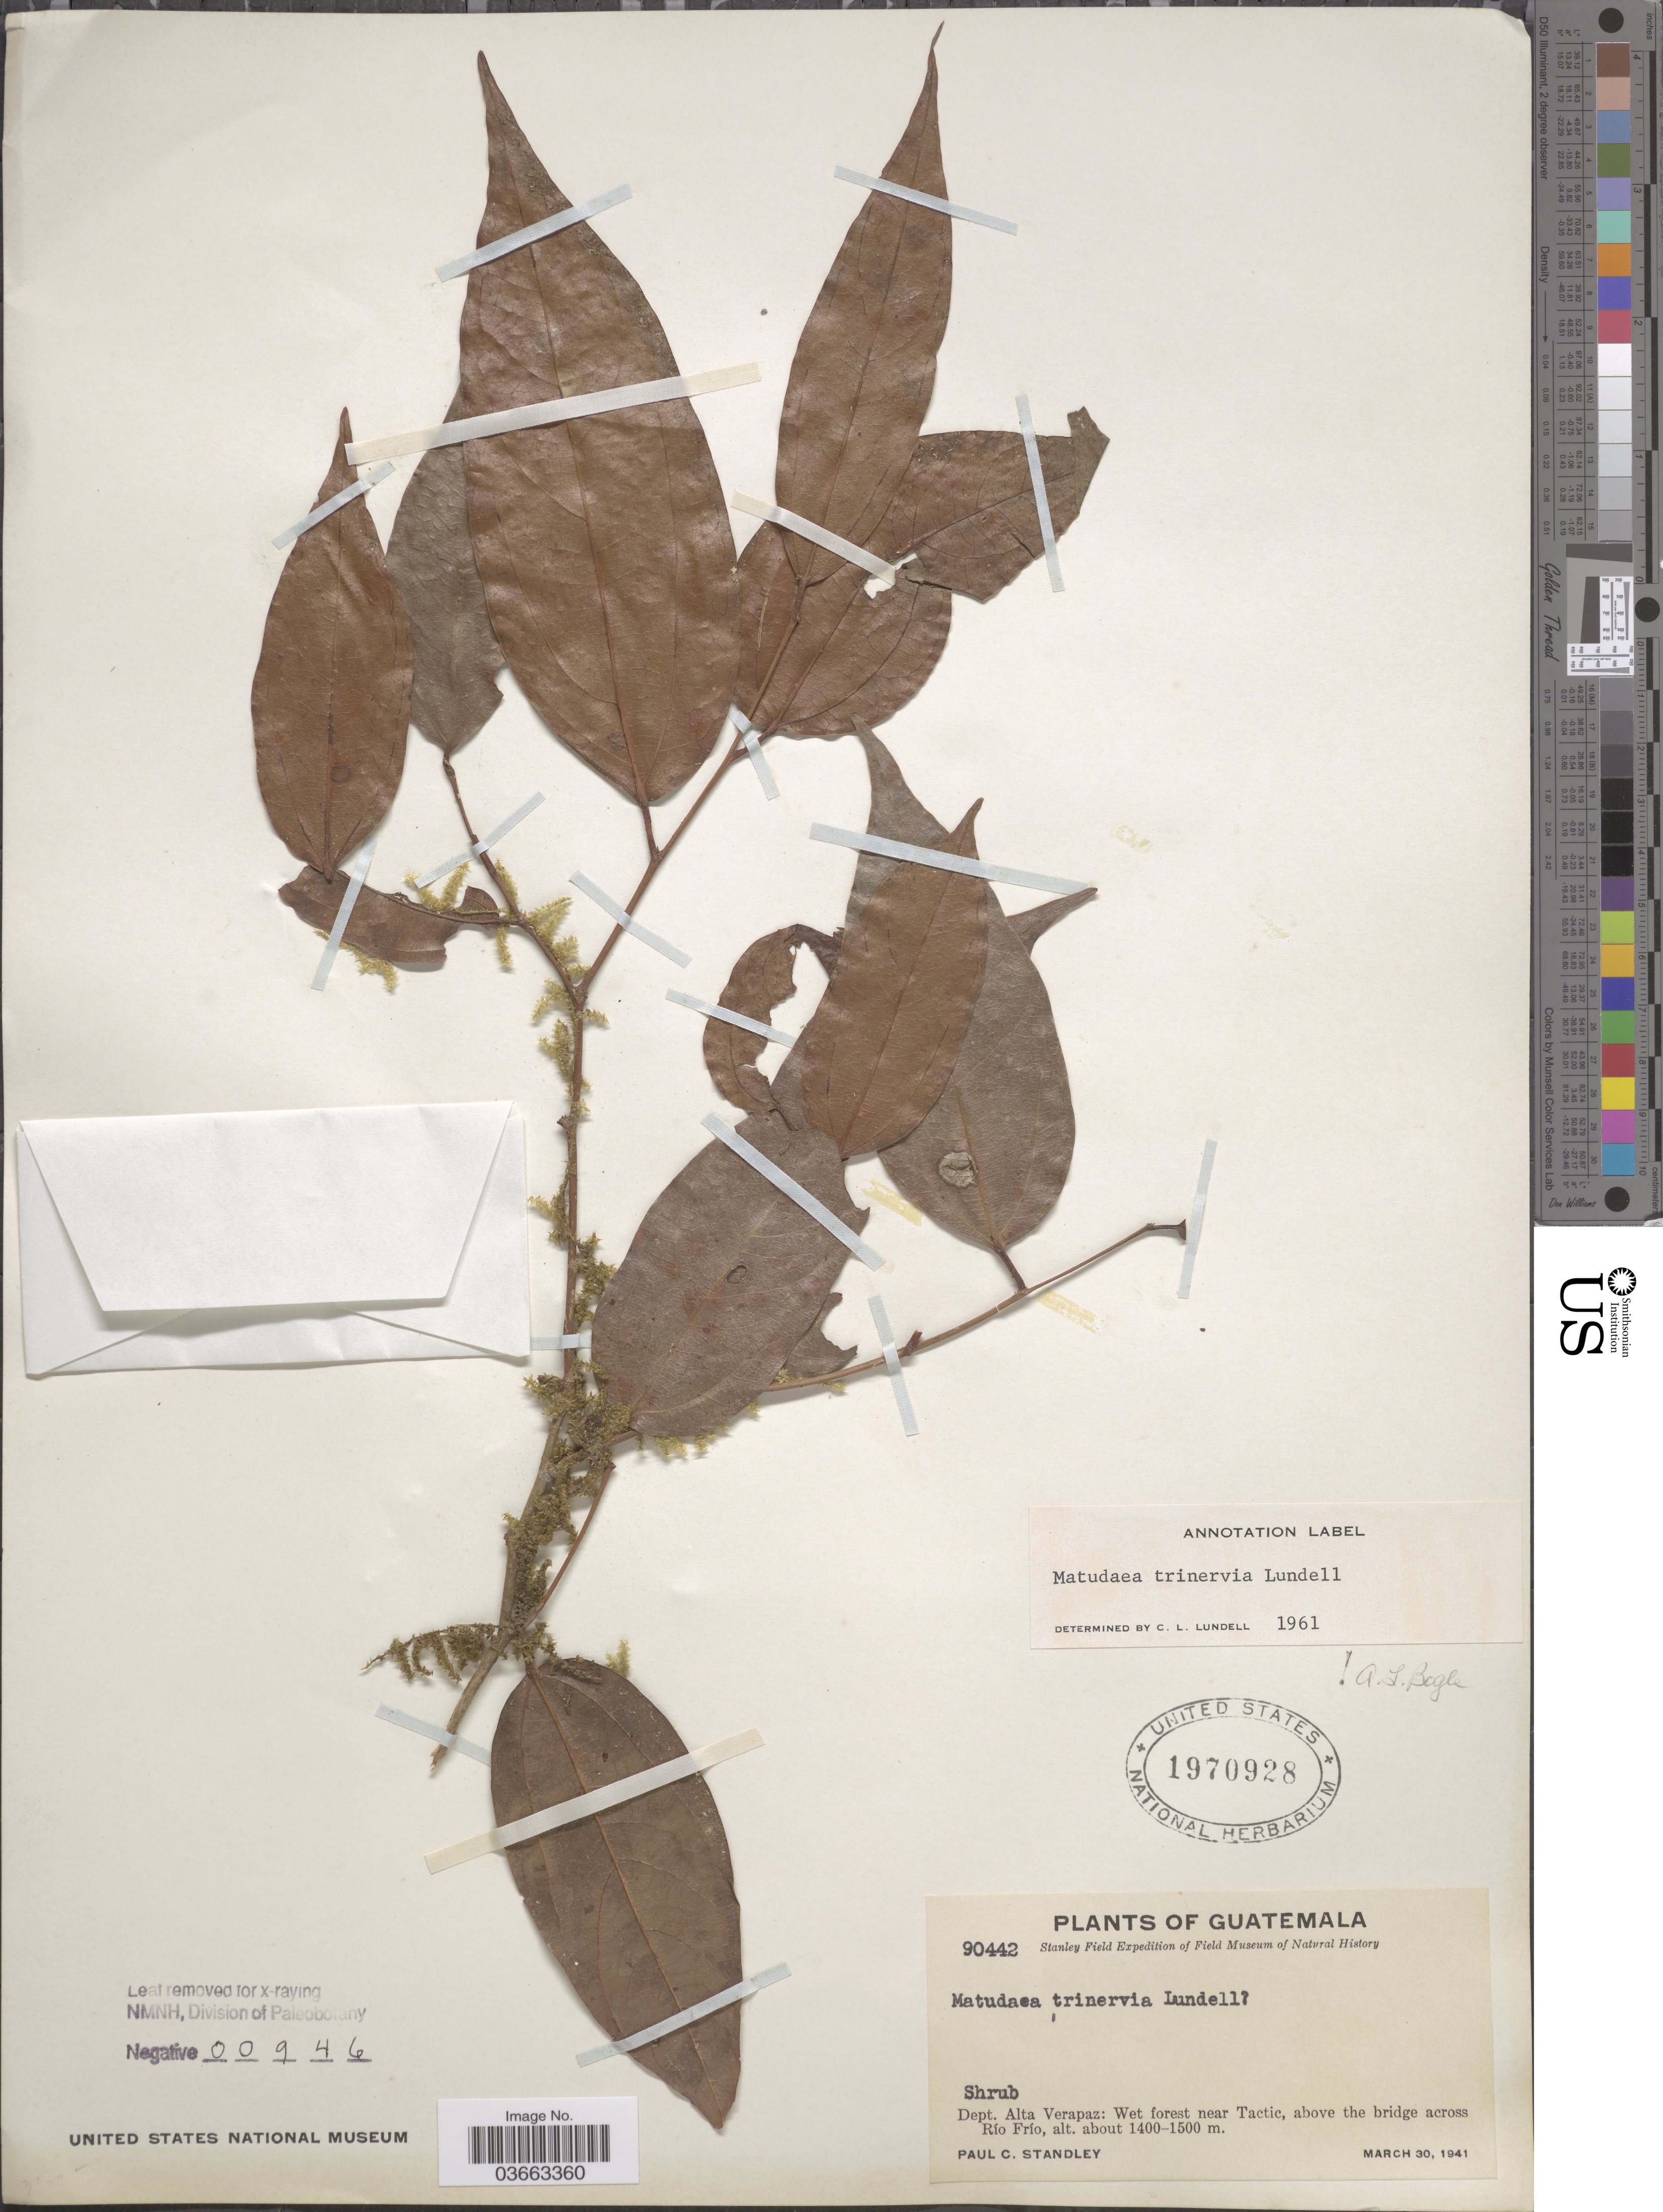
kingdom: Plantae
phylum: Tracheophyta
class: Magnoliopsida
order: Saxifragales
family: Hamamelidaceae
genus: Matudaea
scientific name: Matudaea trinervia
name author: Lundell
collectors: P. C. Standley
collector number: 90442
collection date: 1941-03-30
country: Guatemala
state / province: Alta Verapaz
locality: Dept. Alta Verapaz: Wet forest near Tactic, above the bridge across Río Frío.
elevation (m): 1400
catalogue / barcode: US 1970928